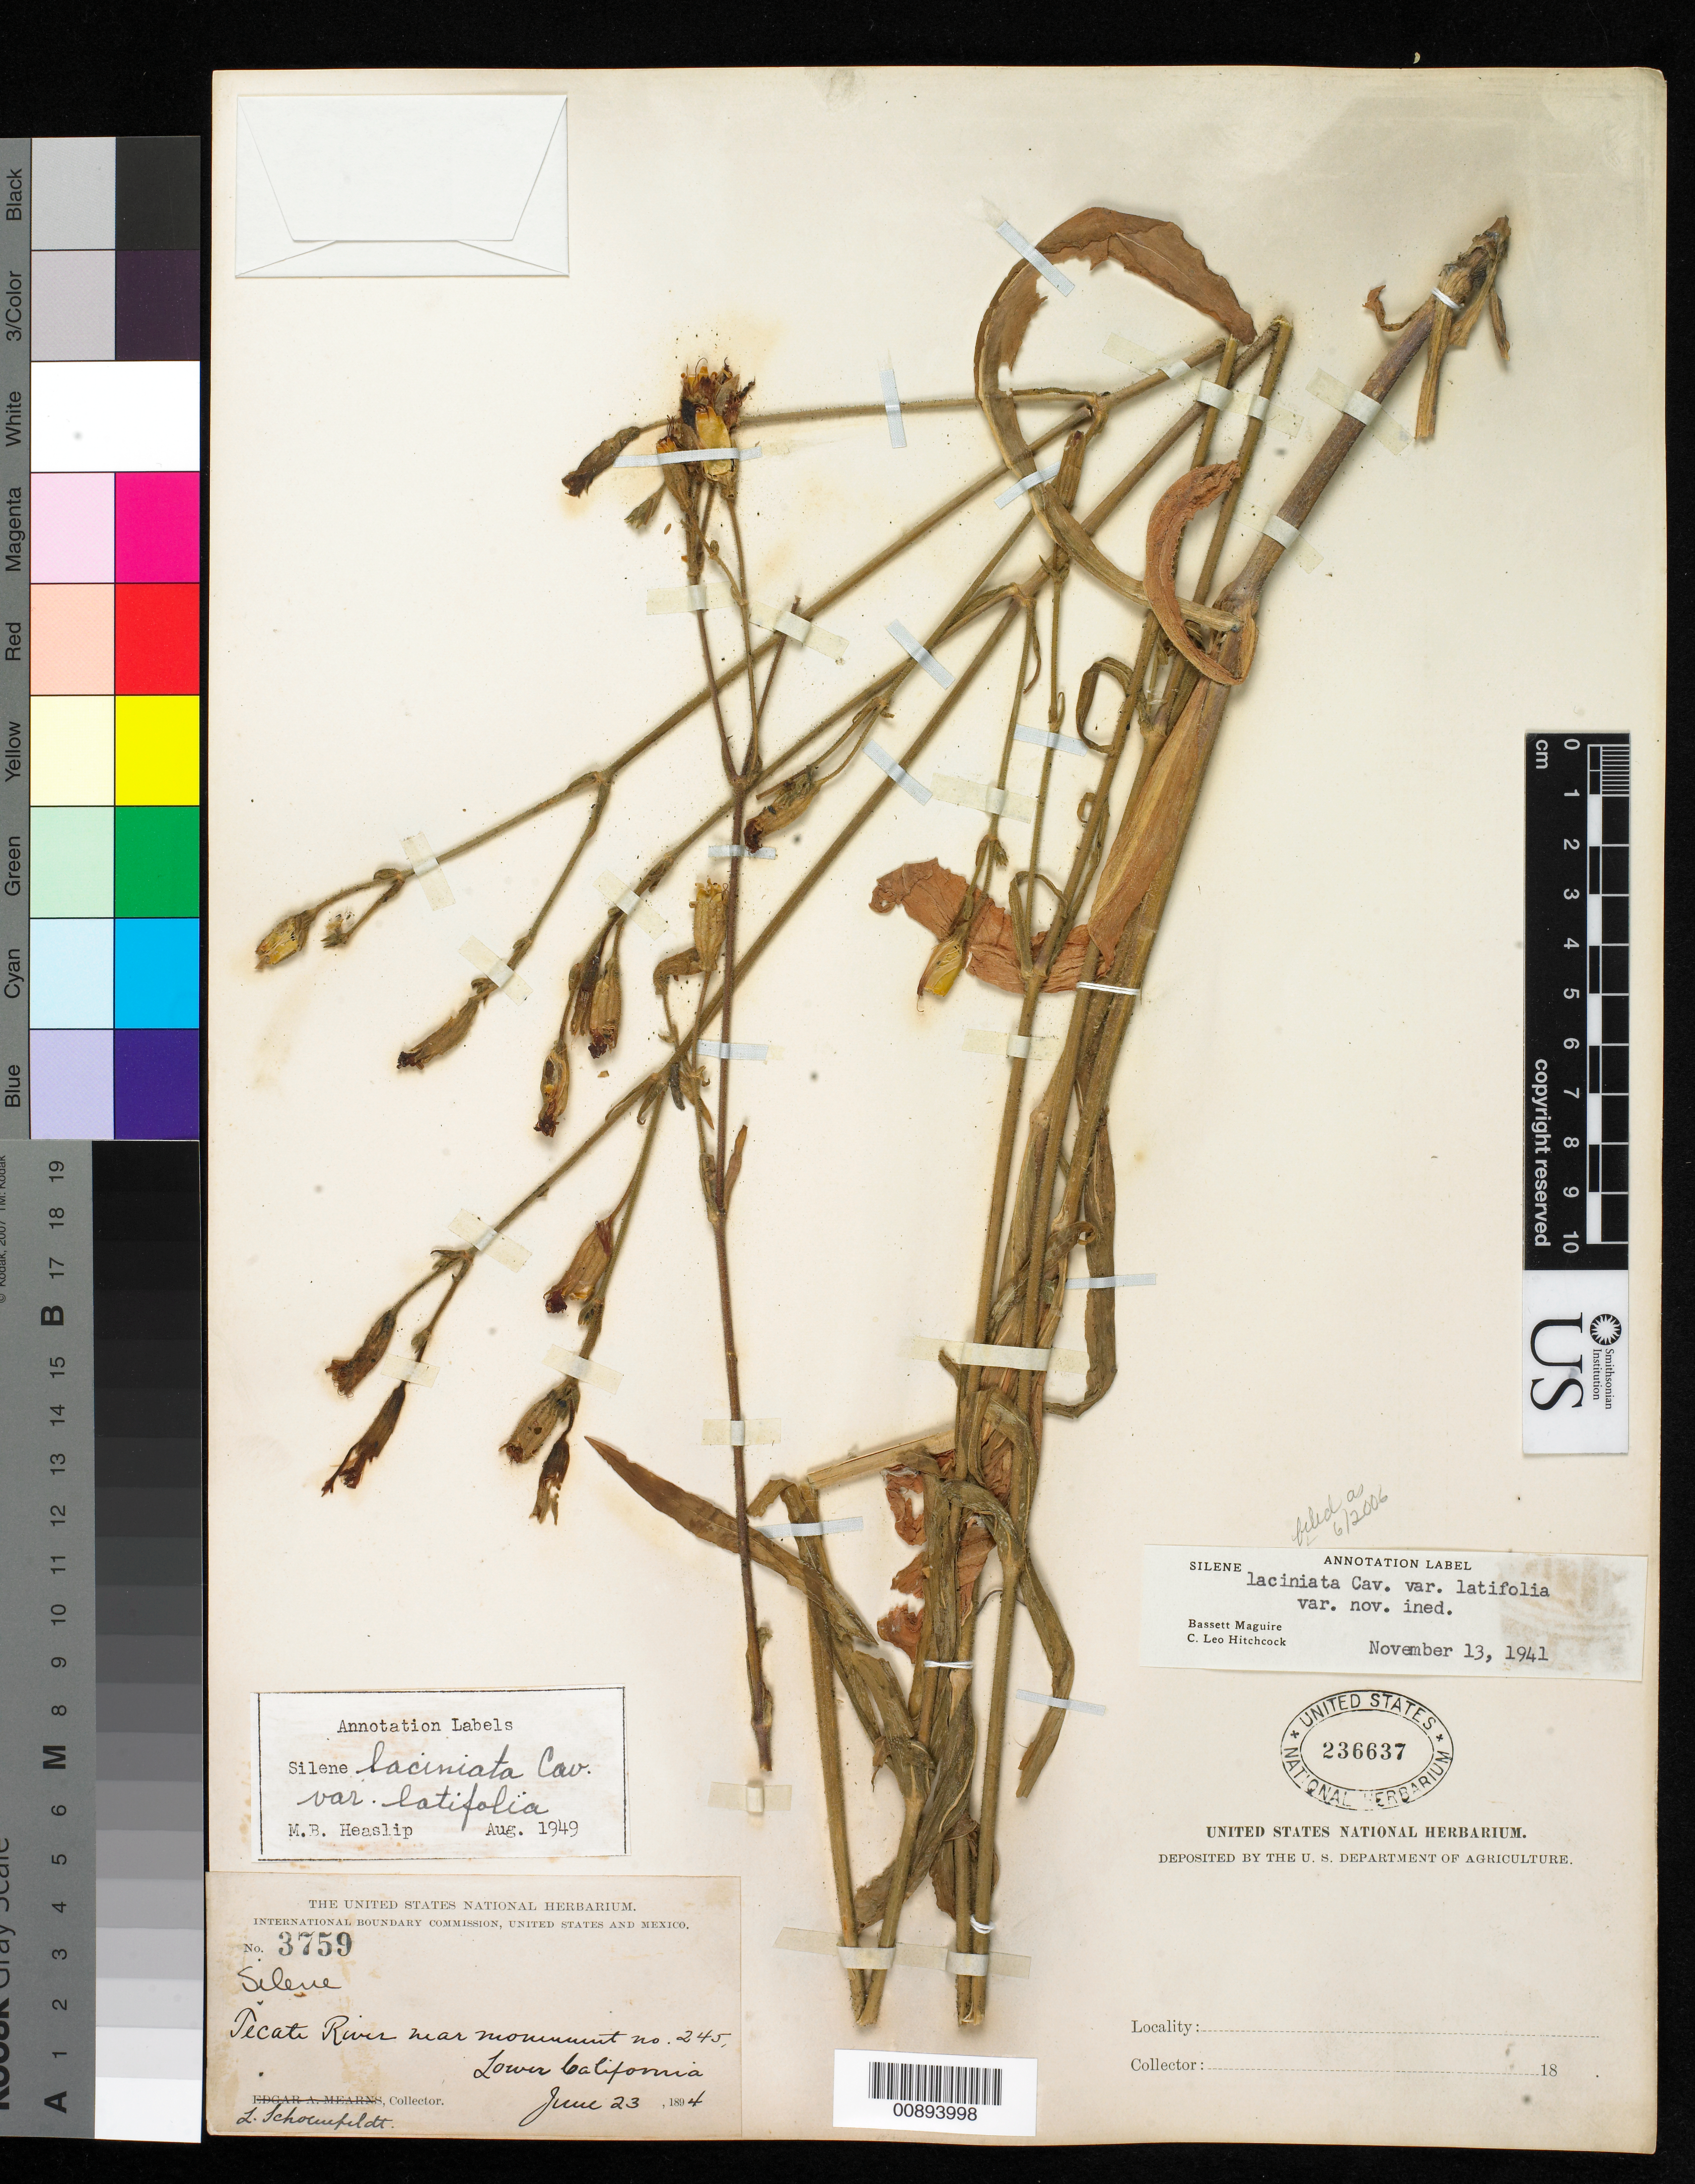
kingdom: Plantae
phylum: Tracheophyta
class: Magnoliopsida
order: Caryophyllales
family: Caryophyllaceae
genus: Silene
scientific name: Silene laciniata var. latifolia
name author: C.L. Hitchc. & Maguire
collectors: L. Schoenfeldt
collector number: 3759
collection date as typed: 23 Jun 1894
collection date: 1894-06-23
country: Mexico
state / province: Baja California Norte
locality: Tecate River near Monument no. 245, Baja California.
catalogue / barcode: US 236637